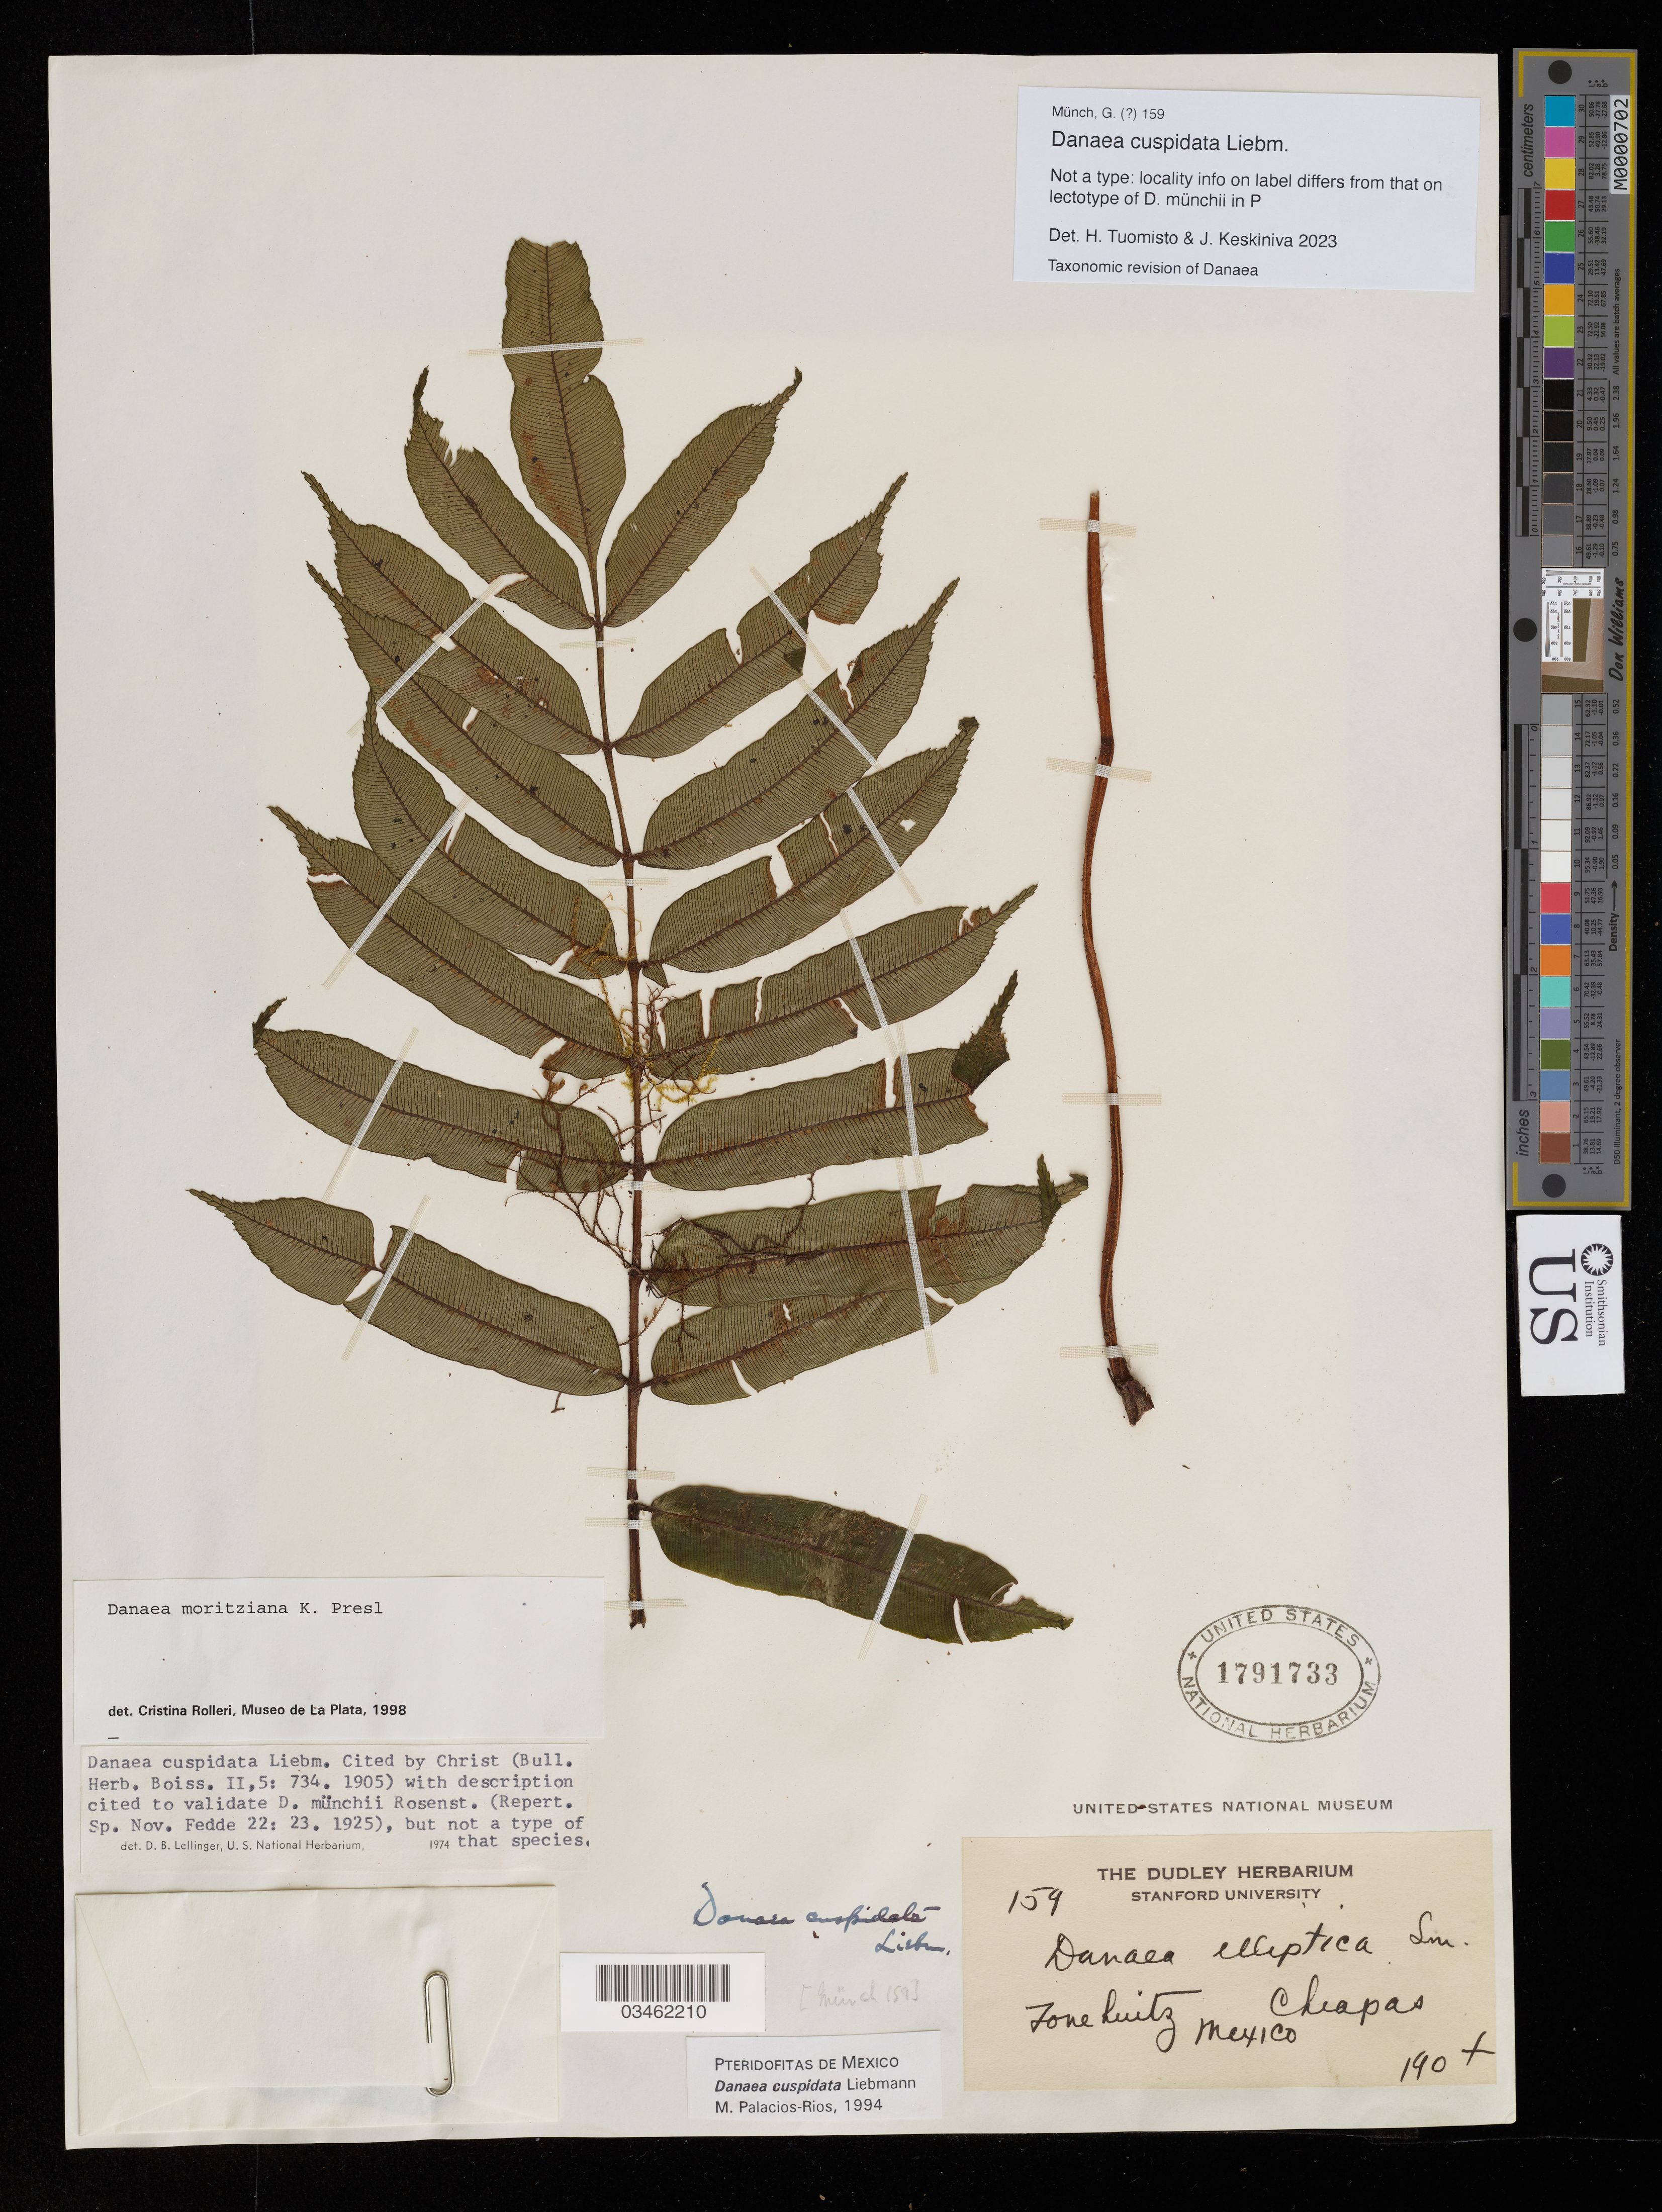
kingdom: Plantae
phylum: Tracheophyta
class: Polypodiopsida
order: Marattiales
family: Marattiaceae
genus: Danaea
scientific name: Danaea cuspidata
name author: Liebm.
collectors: G. Munch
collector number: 159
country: Mexico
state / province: Chiapas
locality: Tonehuitz*.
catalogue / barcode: US 1791733